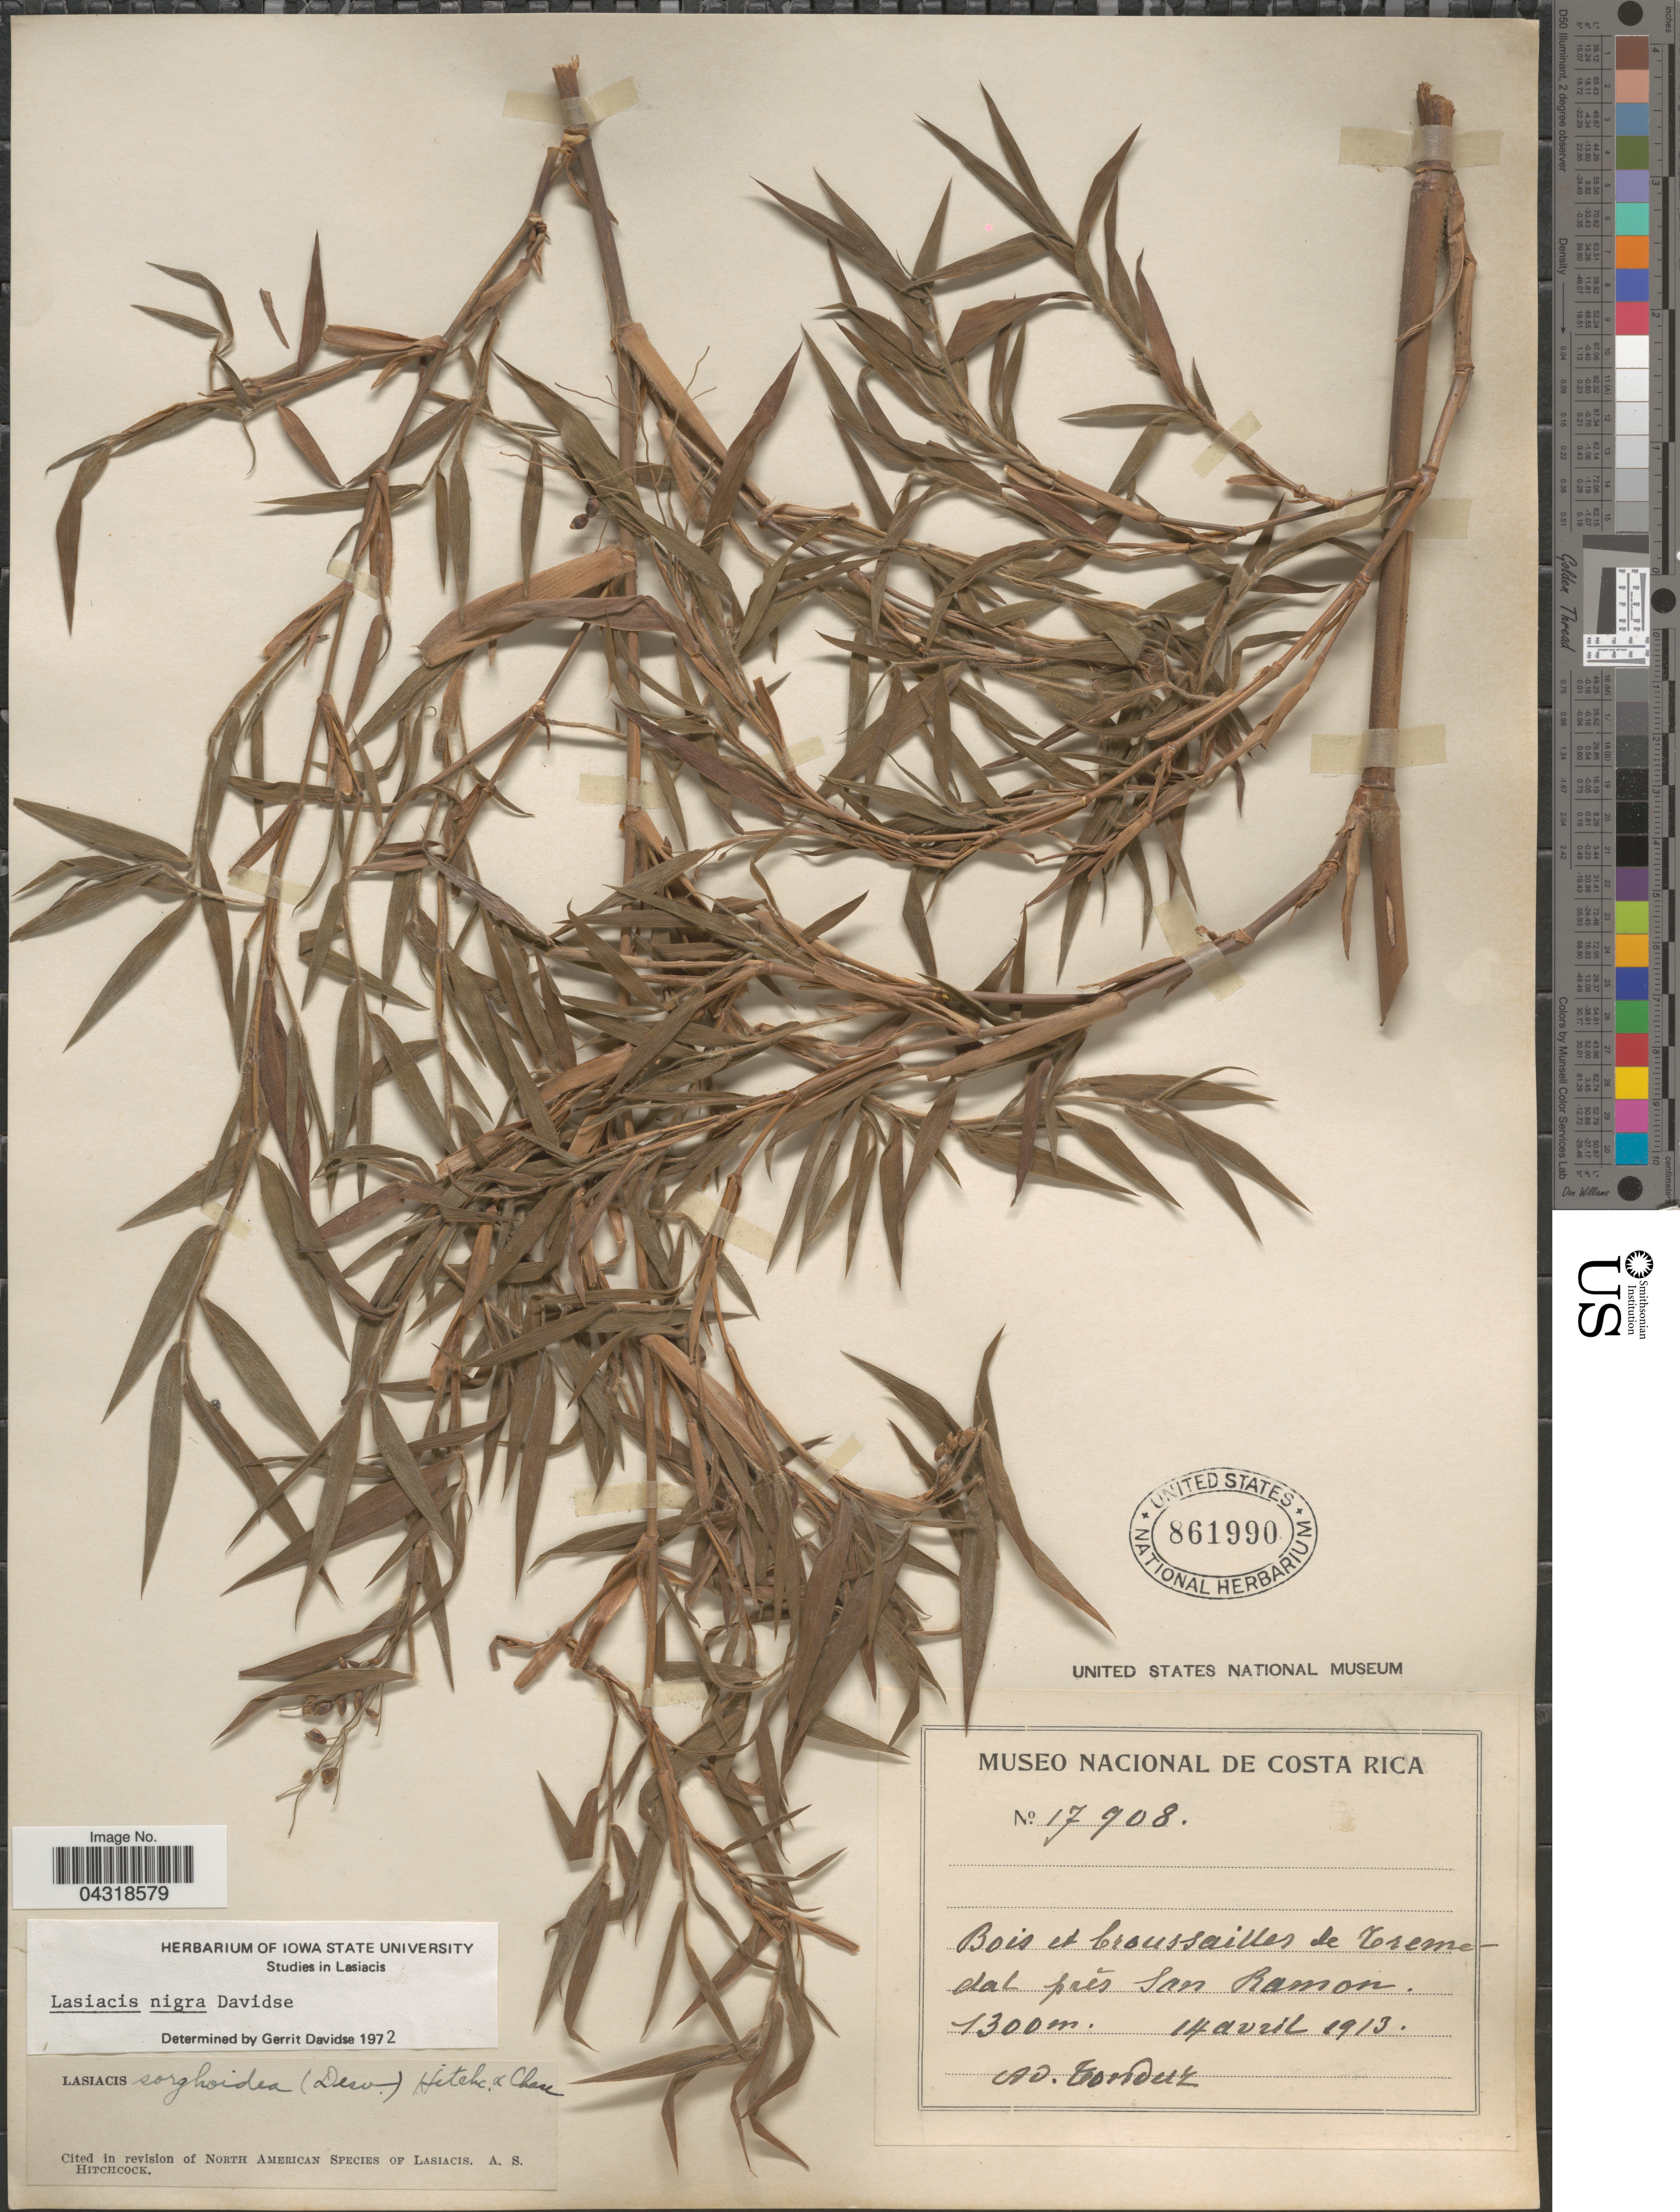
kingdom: Plantae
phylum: Tracheophyta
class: Liliopsida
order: Poales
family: Poaceae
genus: Lasiacis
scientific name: Lasiacis nigra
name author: Davidse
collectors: A. Tonduz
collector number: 17908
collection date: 1913-04-14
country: Costa Rica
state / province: Alajuela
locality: Bois et broussailles de Tremedal près San Ramón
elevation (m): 1300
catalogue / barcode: US 861990